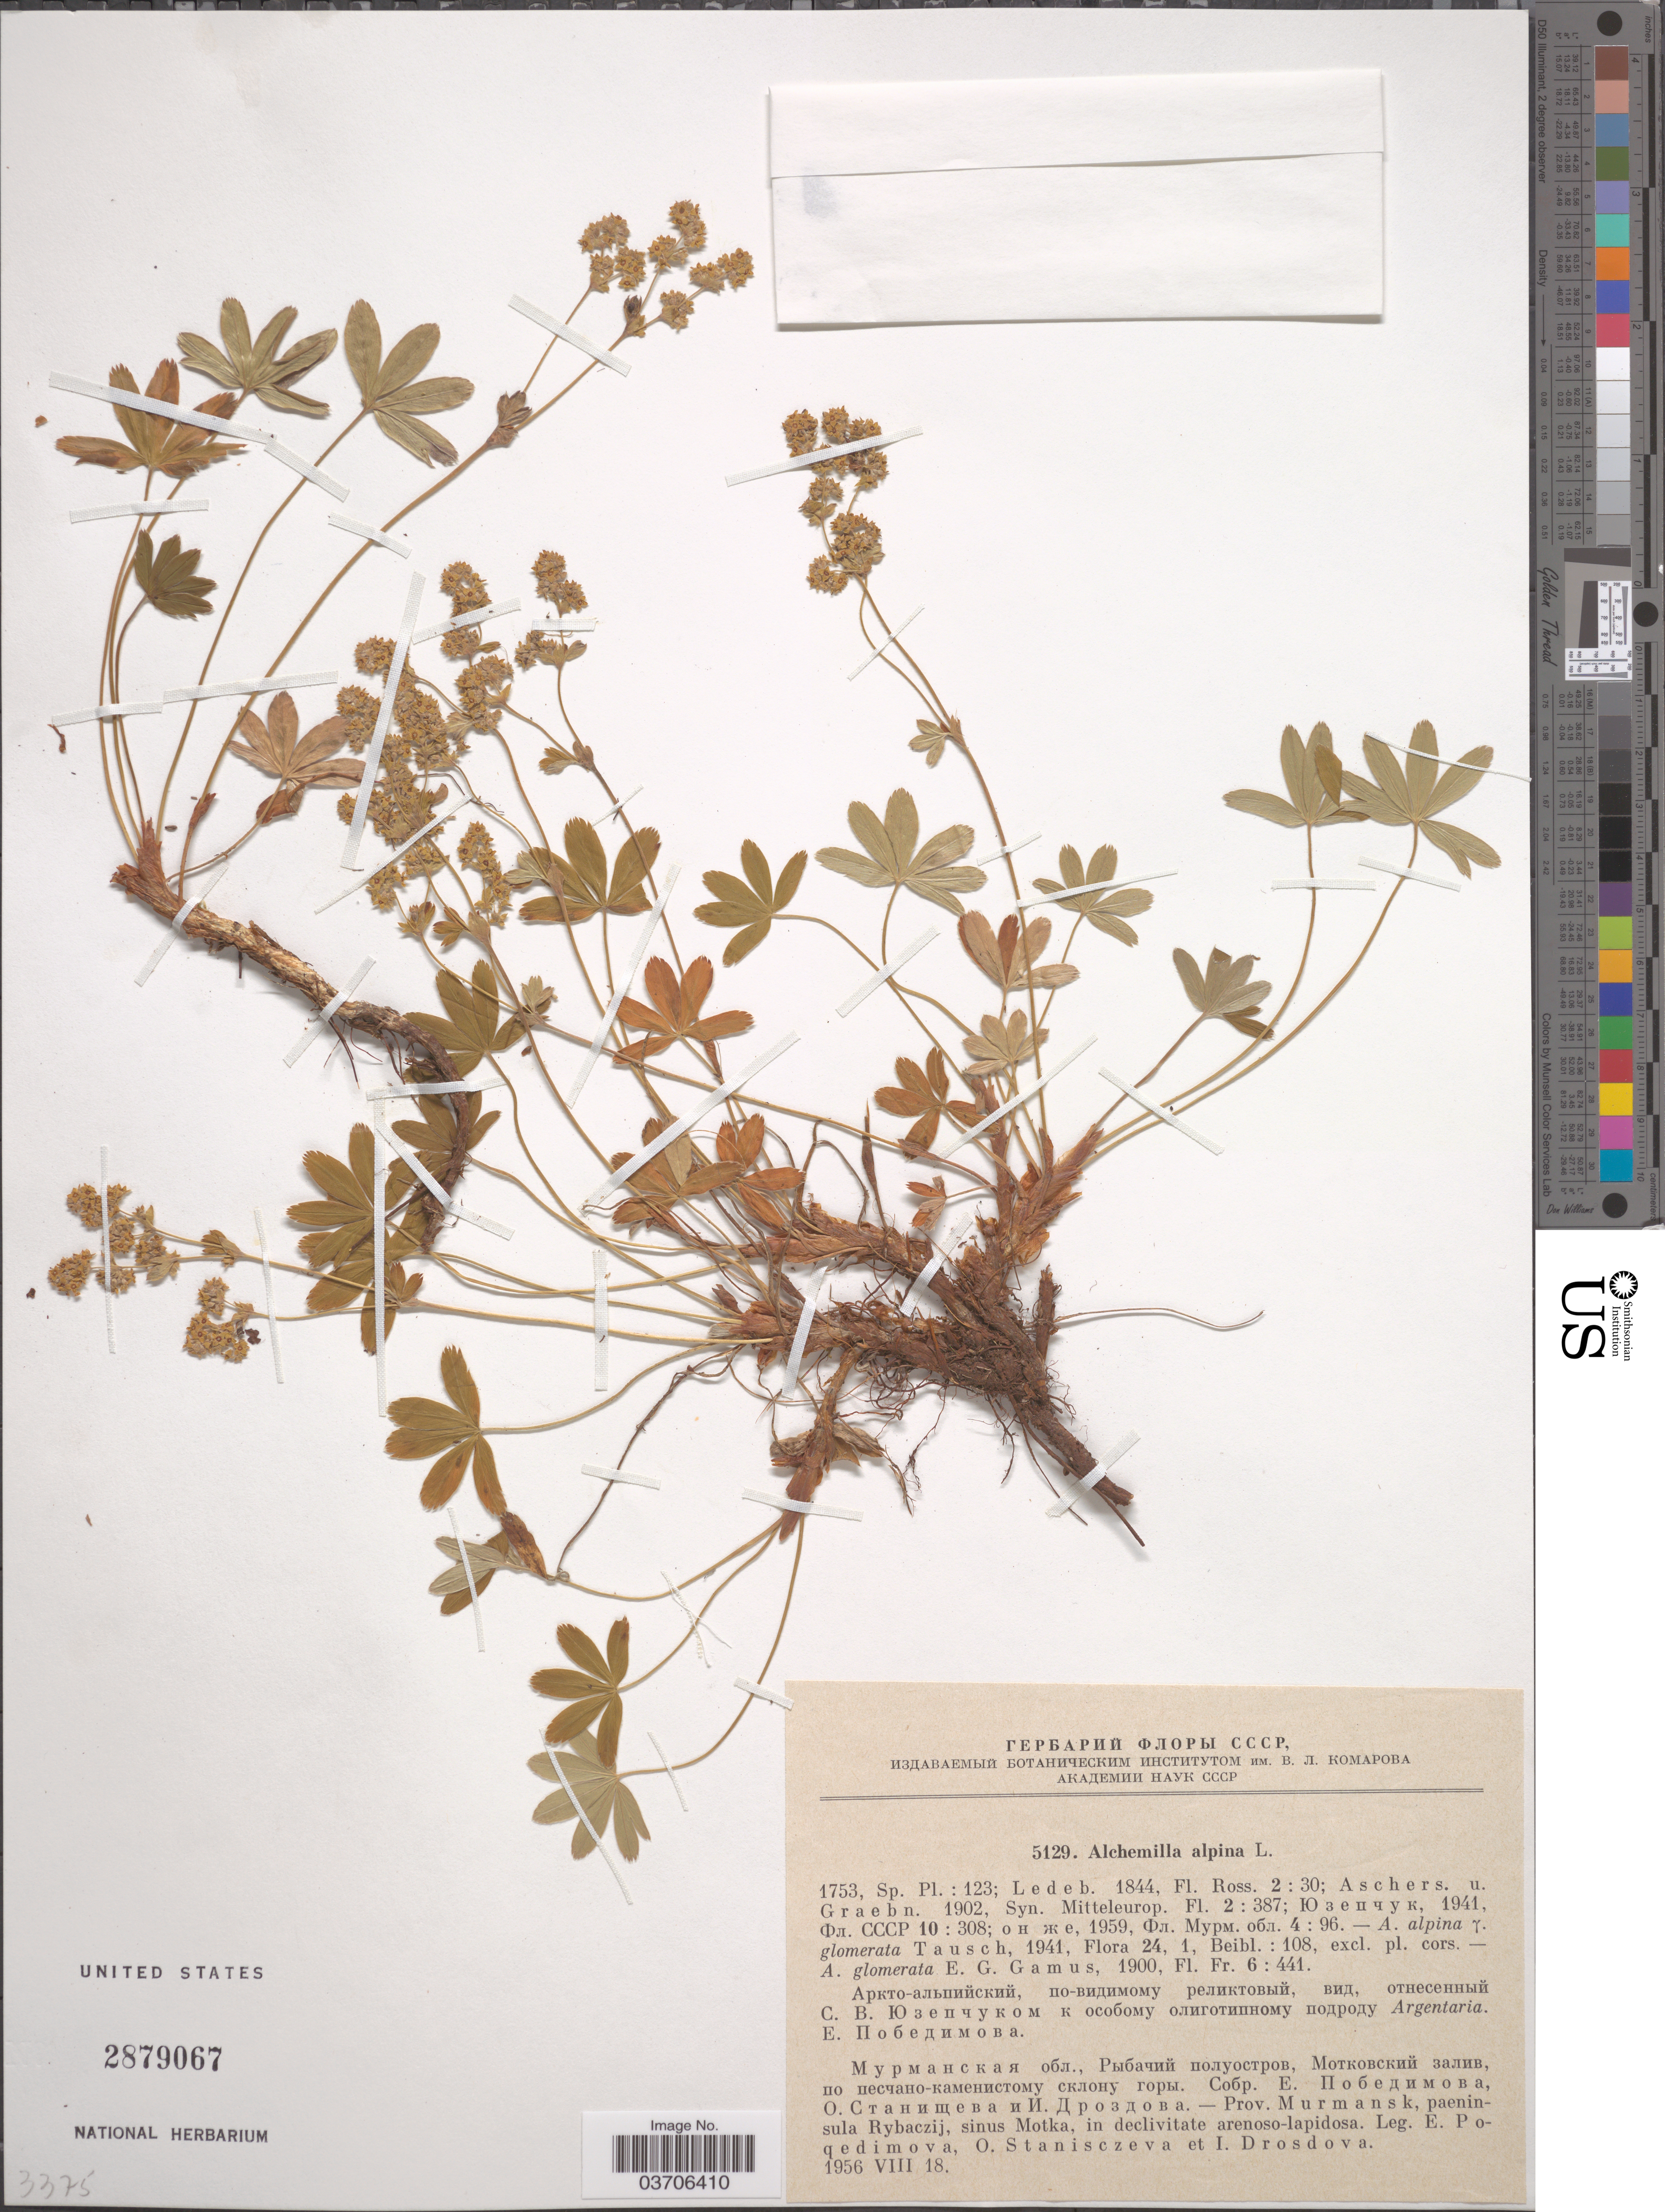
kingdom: Plantae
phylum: Tracheophyta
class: Magnoliopsida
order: Rosales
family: Rosaceae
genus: Alchemilla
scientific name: Alchemilla alpina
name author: L.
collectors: E. Poqedimova, O. Stanisczeva & I. Drosdova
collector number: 5129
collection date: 1956-08-18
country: Russian Federation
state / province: Murmansk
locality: Paeninsula Rybaczij, sinus Motka.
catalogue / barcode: US 2879067